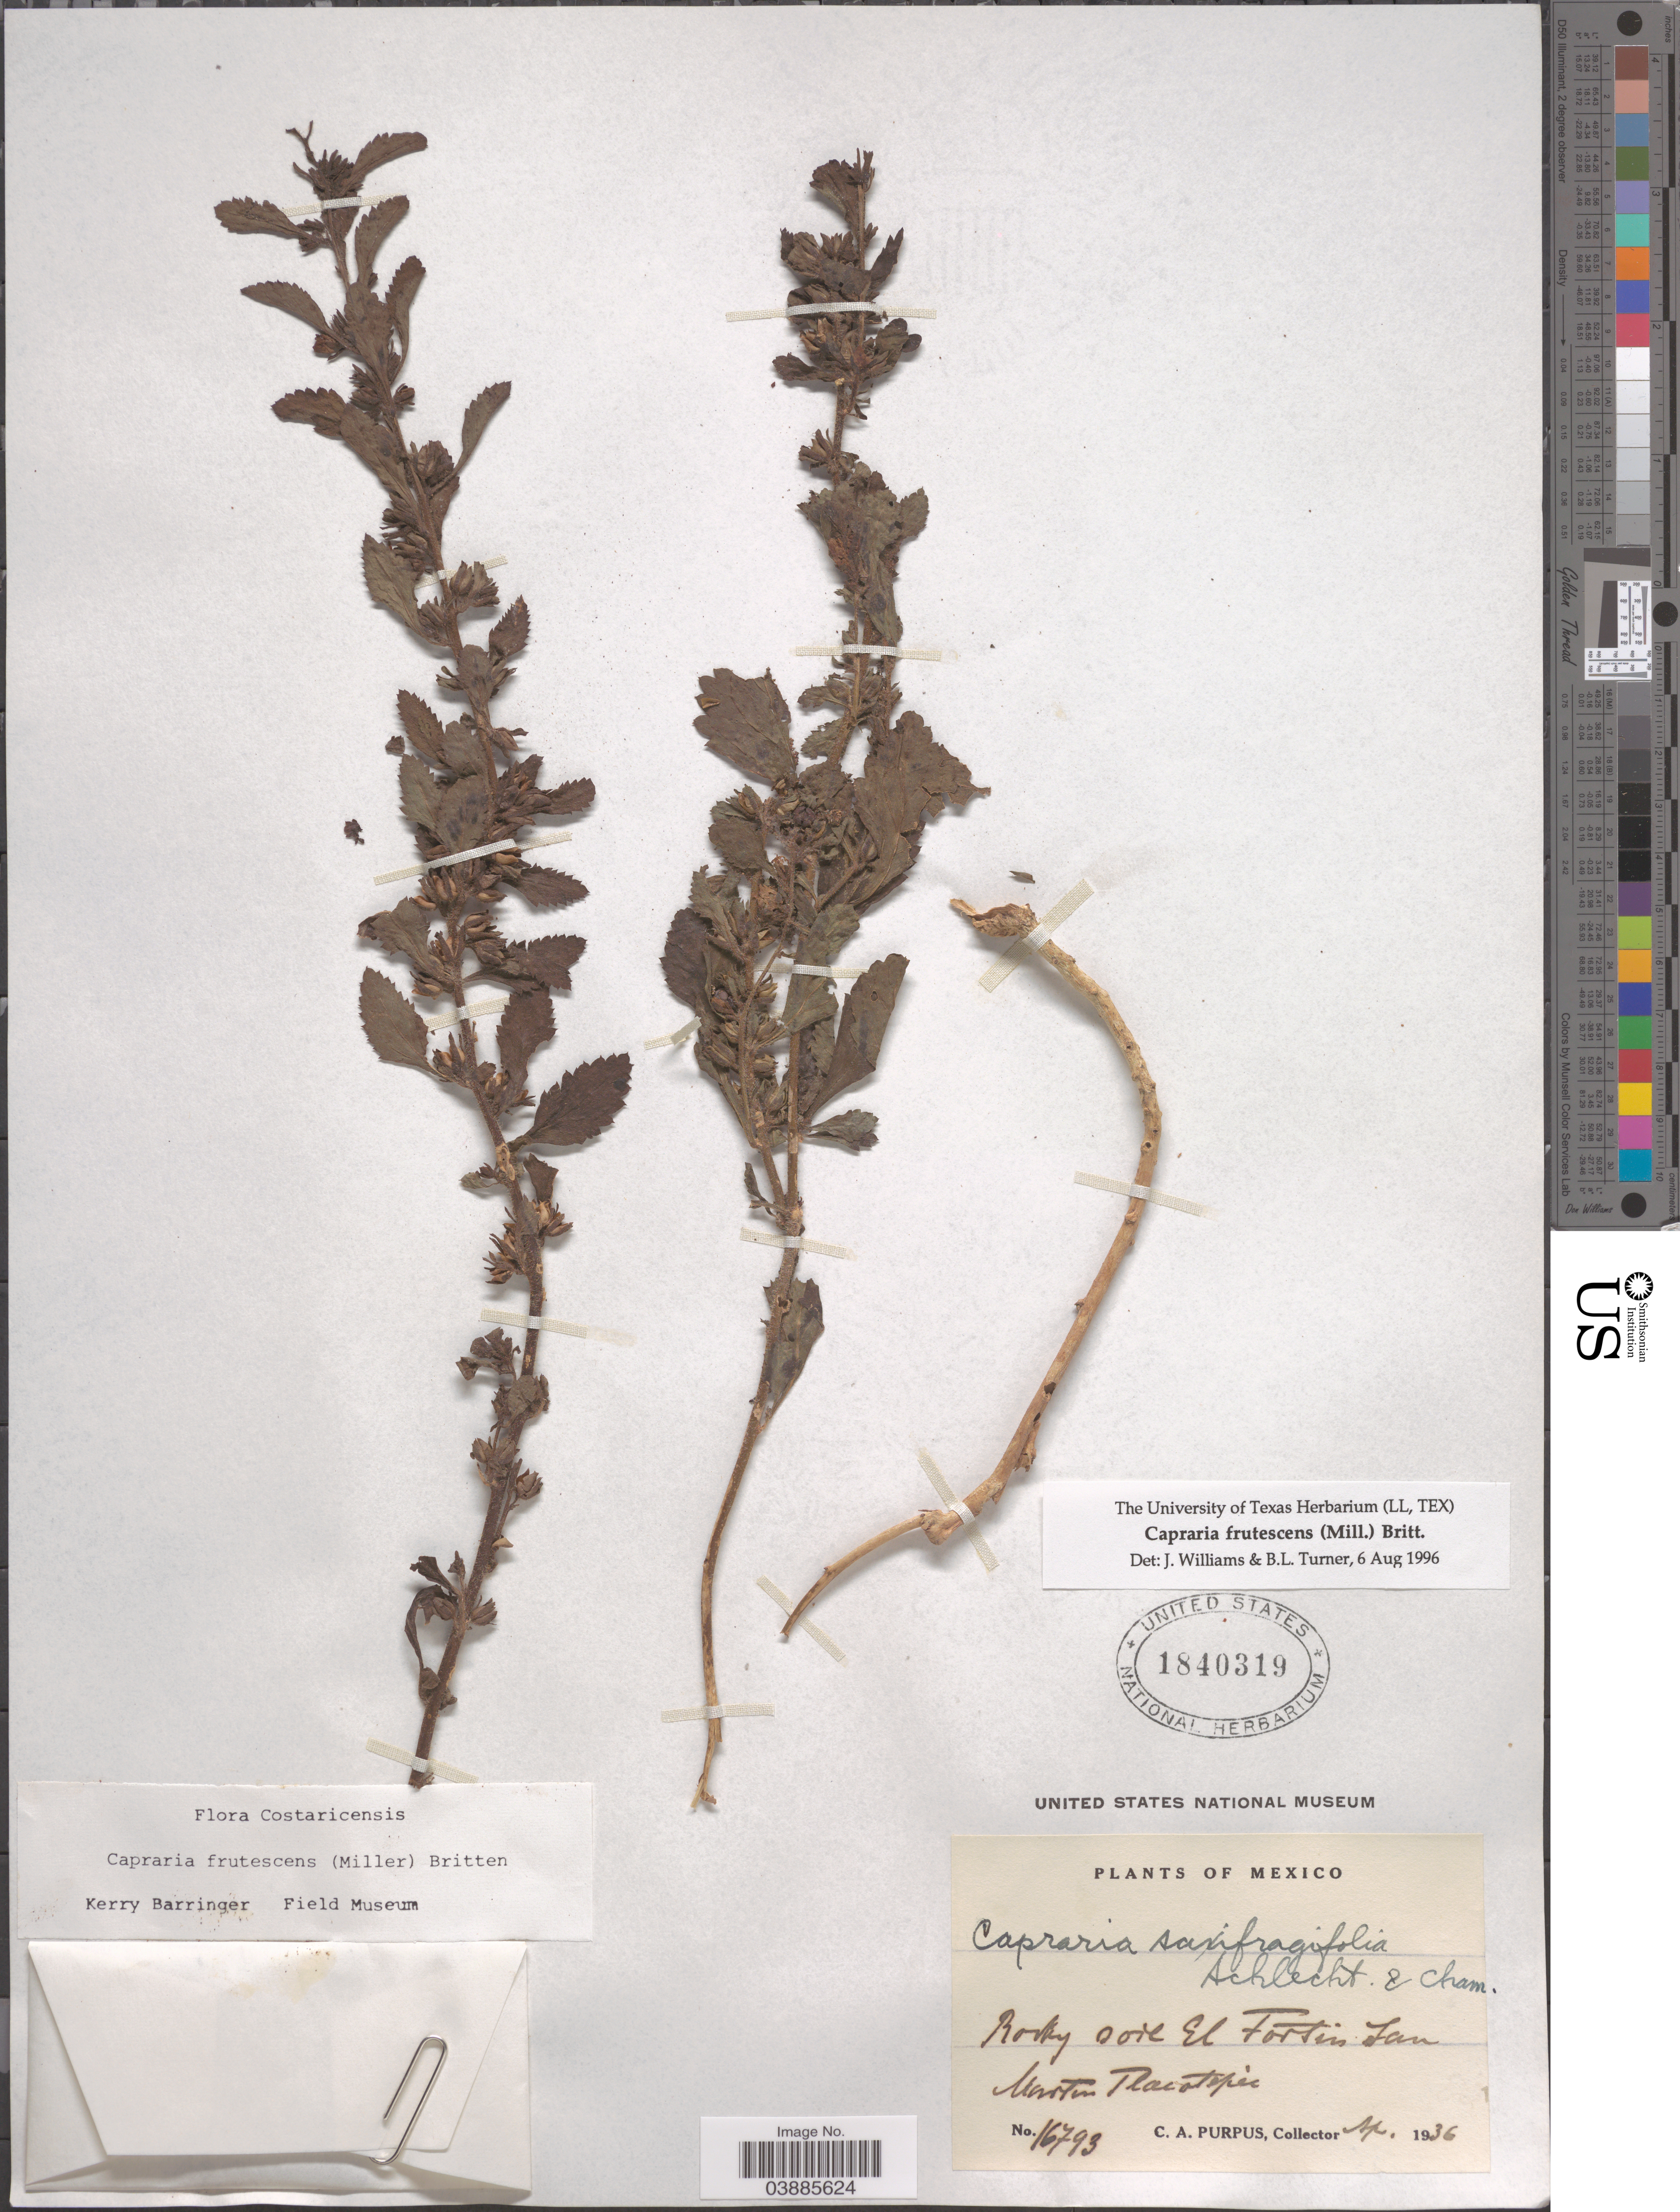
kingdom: Plantae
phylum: Tracheophyta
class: Magnoliopsida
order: Lamiales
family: Scrophulariaceae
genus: Capraria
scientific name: Capraria frutescens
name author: (Mill.) Britton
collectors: C. A. Purpus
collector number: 16793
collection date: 1936-09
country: Mexico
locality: Rocky soil El Fortin San Martin Tlacotepic.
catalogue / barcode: US 1840319